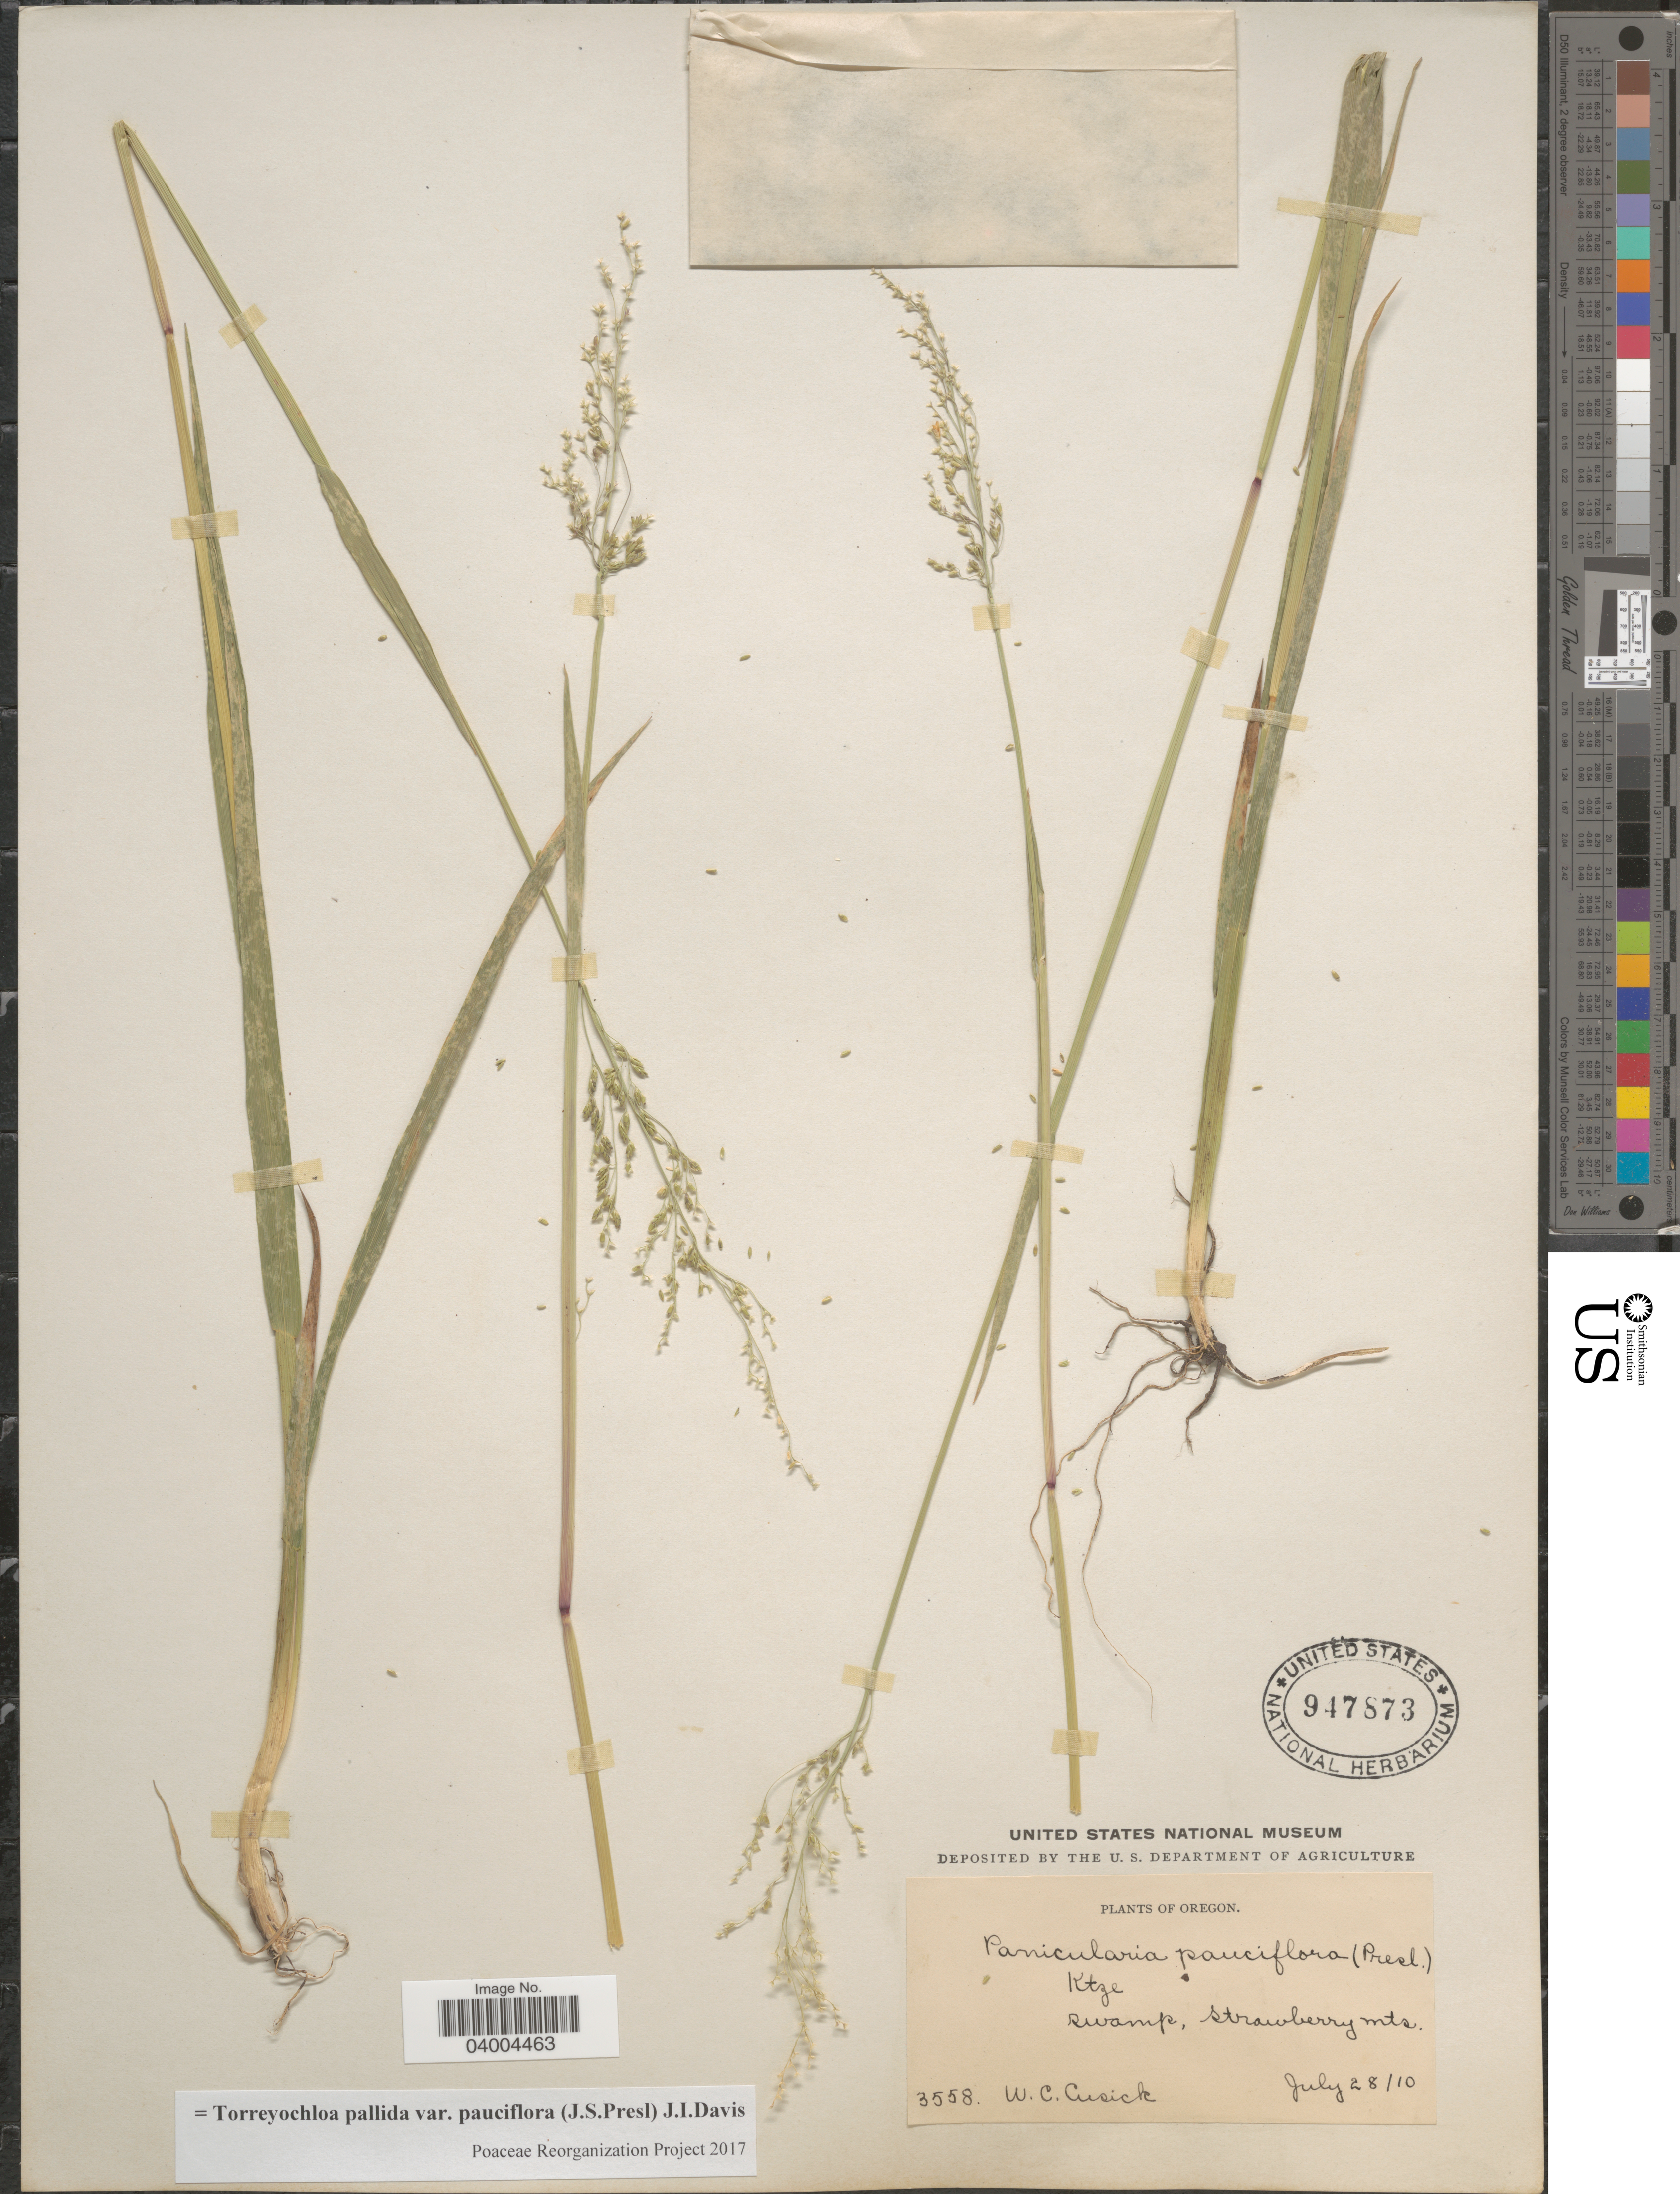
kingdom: Plantae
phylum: Tracheophyta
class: Liliopsida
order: Poales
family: Poaceae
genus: Torreyochloa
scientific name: Torreyochloa pallida var. pauciflora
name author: (J. Presl) J.I. Davis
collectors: W. C. Cusick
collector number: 3558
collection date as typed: Transcribed d/m/y: 28/7/10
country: United States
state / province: Oregon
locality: Swamp, Strawberry mts.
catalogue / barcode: US 947873